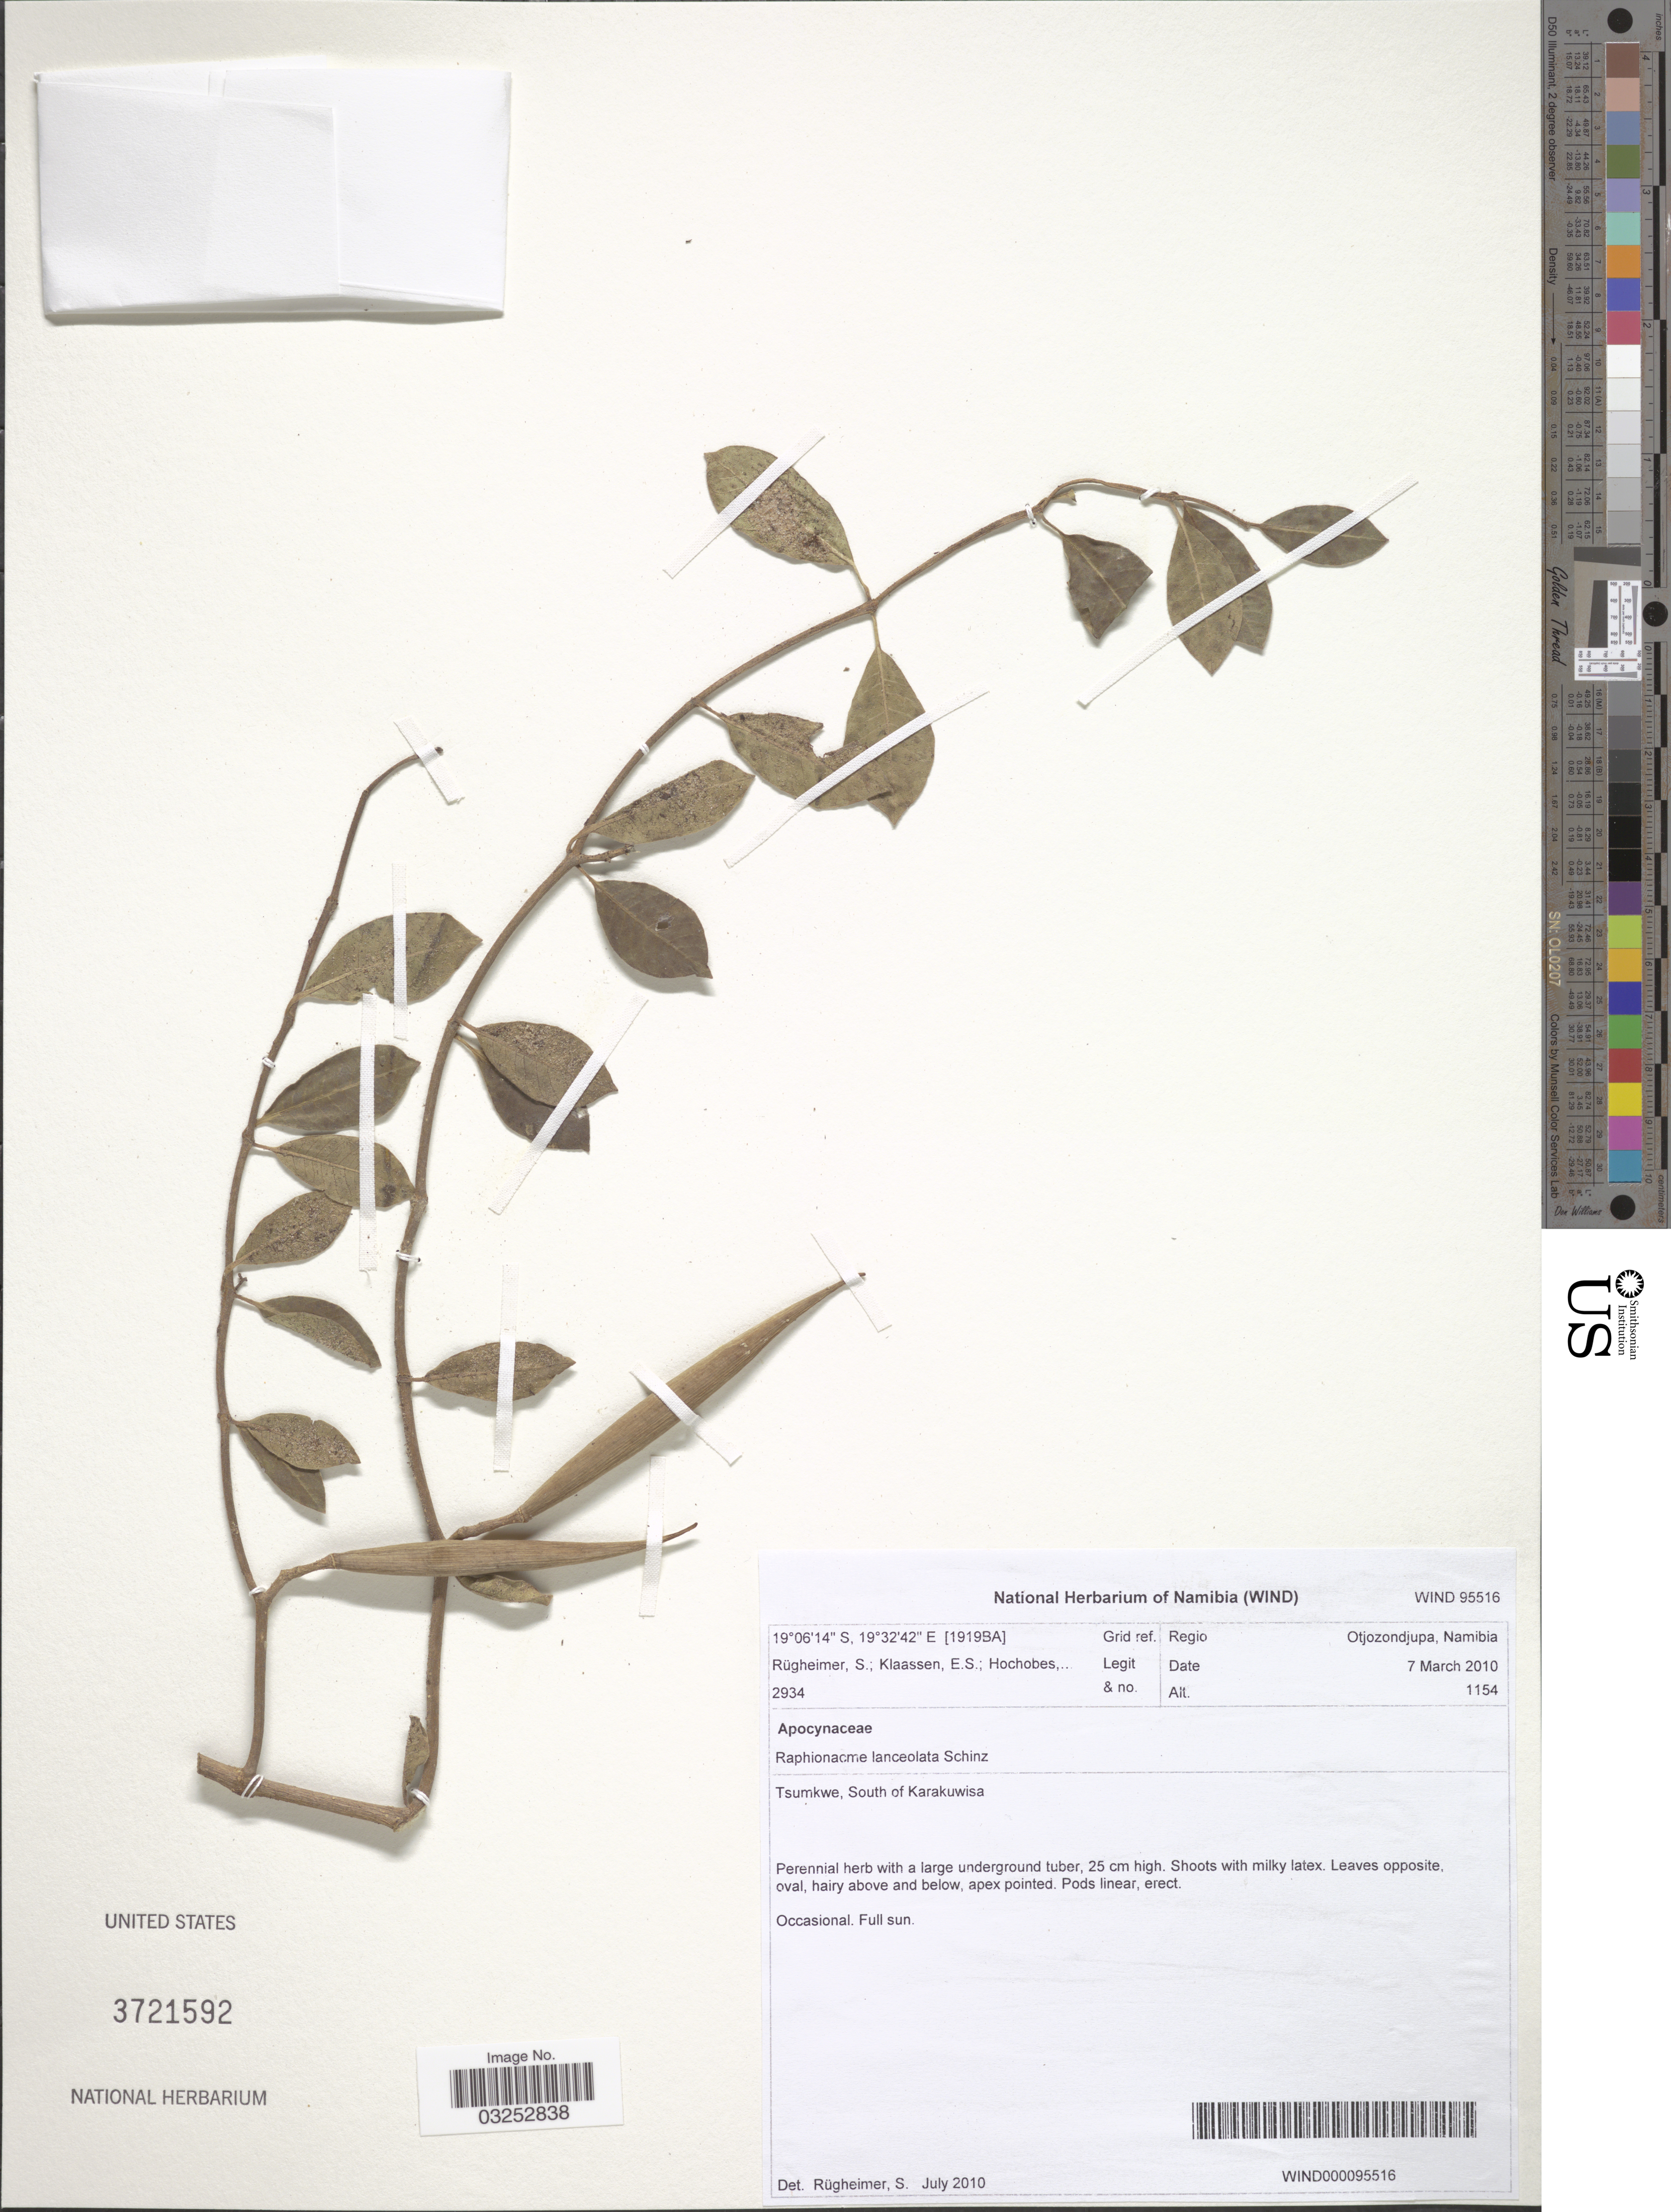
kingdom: Plantae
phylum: Tracheophyta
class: Magnoliopsida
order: Gentianales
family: Apocynaceae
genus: Raphionacme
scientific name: Raphionacme lanceolata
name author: Schinz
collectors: S. Rugheimer, E. S. Klaassen & Hochobes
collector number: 2934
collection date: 2010-03-07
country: Namibia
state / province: Otjozondjupa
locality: Regio Otjozondjupa, Namibia, Grid ref. [1919BA], Tsumkwe, South of Karakuwisa.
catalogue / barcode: US 3721592